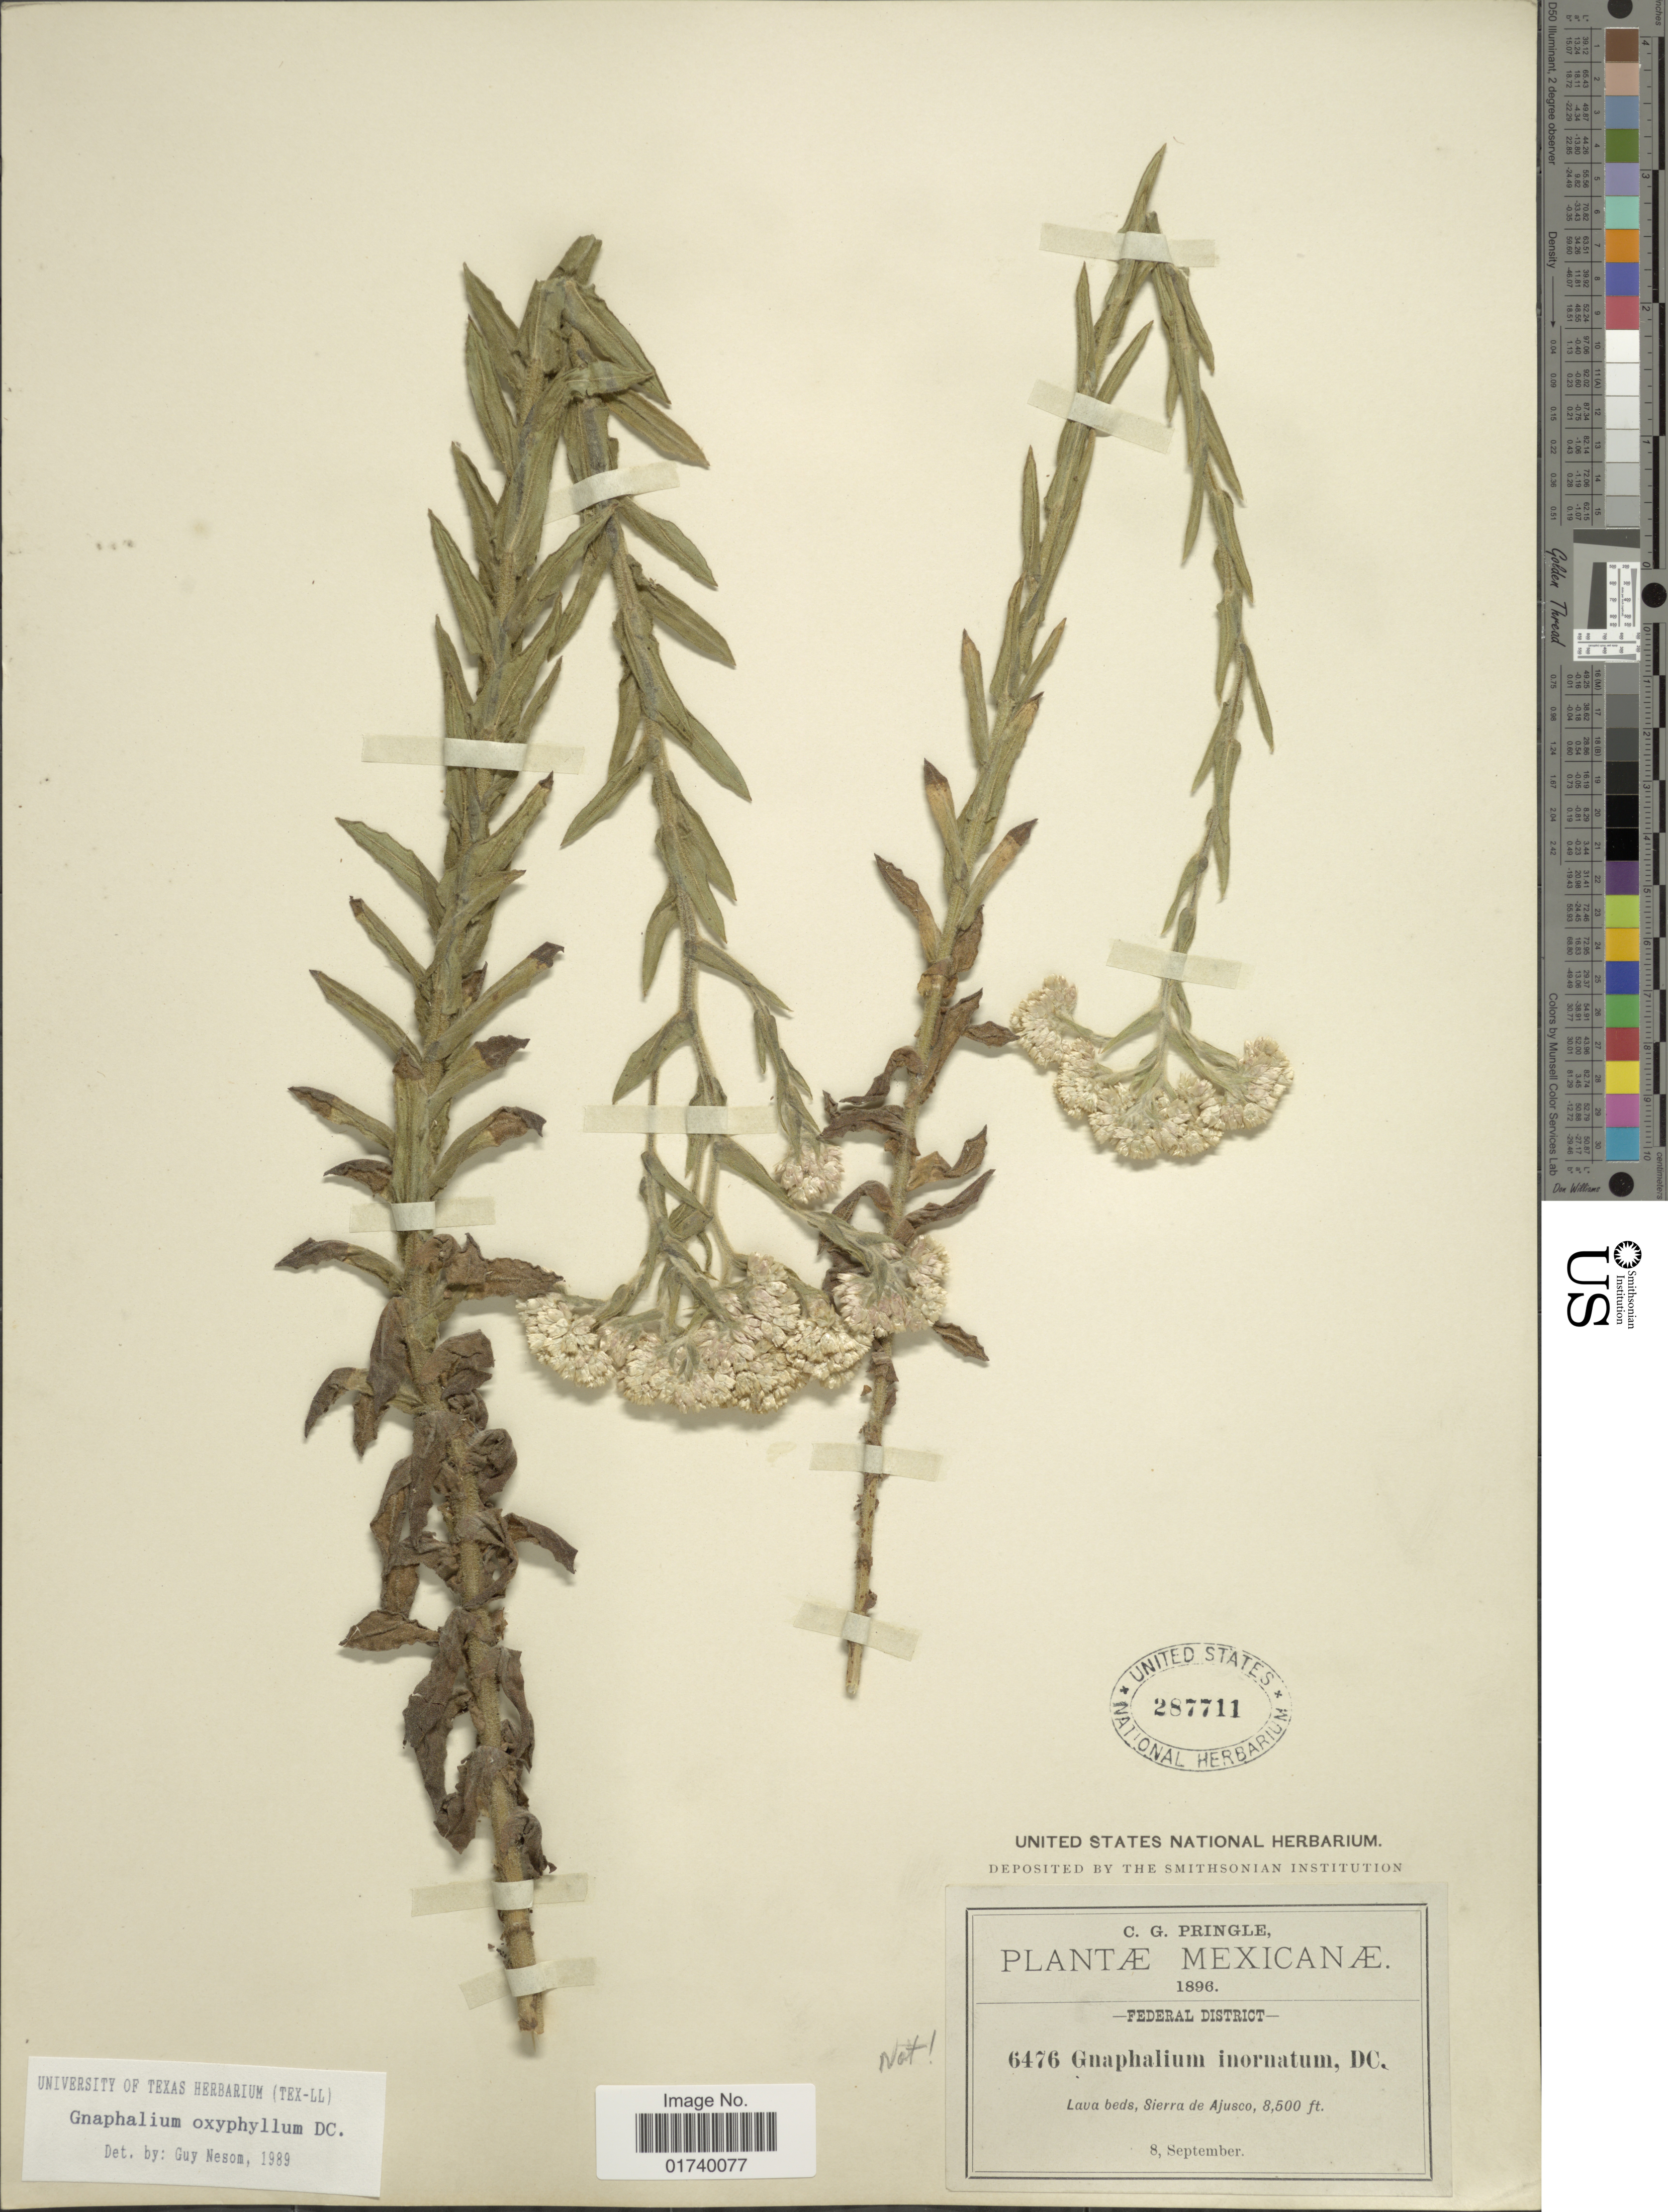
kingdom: Plantae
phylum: Tracheophyta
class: Magnoliopsida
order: Asterales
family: Asteraceae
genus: Pseudognaphalium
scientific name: Pseudognaphalium oxyphyllum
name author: (DC.) Kirp.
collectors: C. G. Pringle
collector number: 6476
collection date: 1896-09-08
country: Mexico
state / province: Distrito Federal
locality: Federal District, Lava beds, Sierra de Ajusco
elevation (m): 2591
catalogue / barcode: US 287711